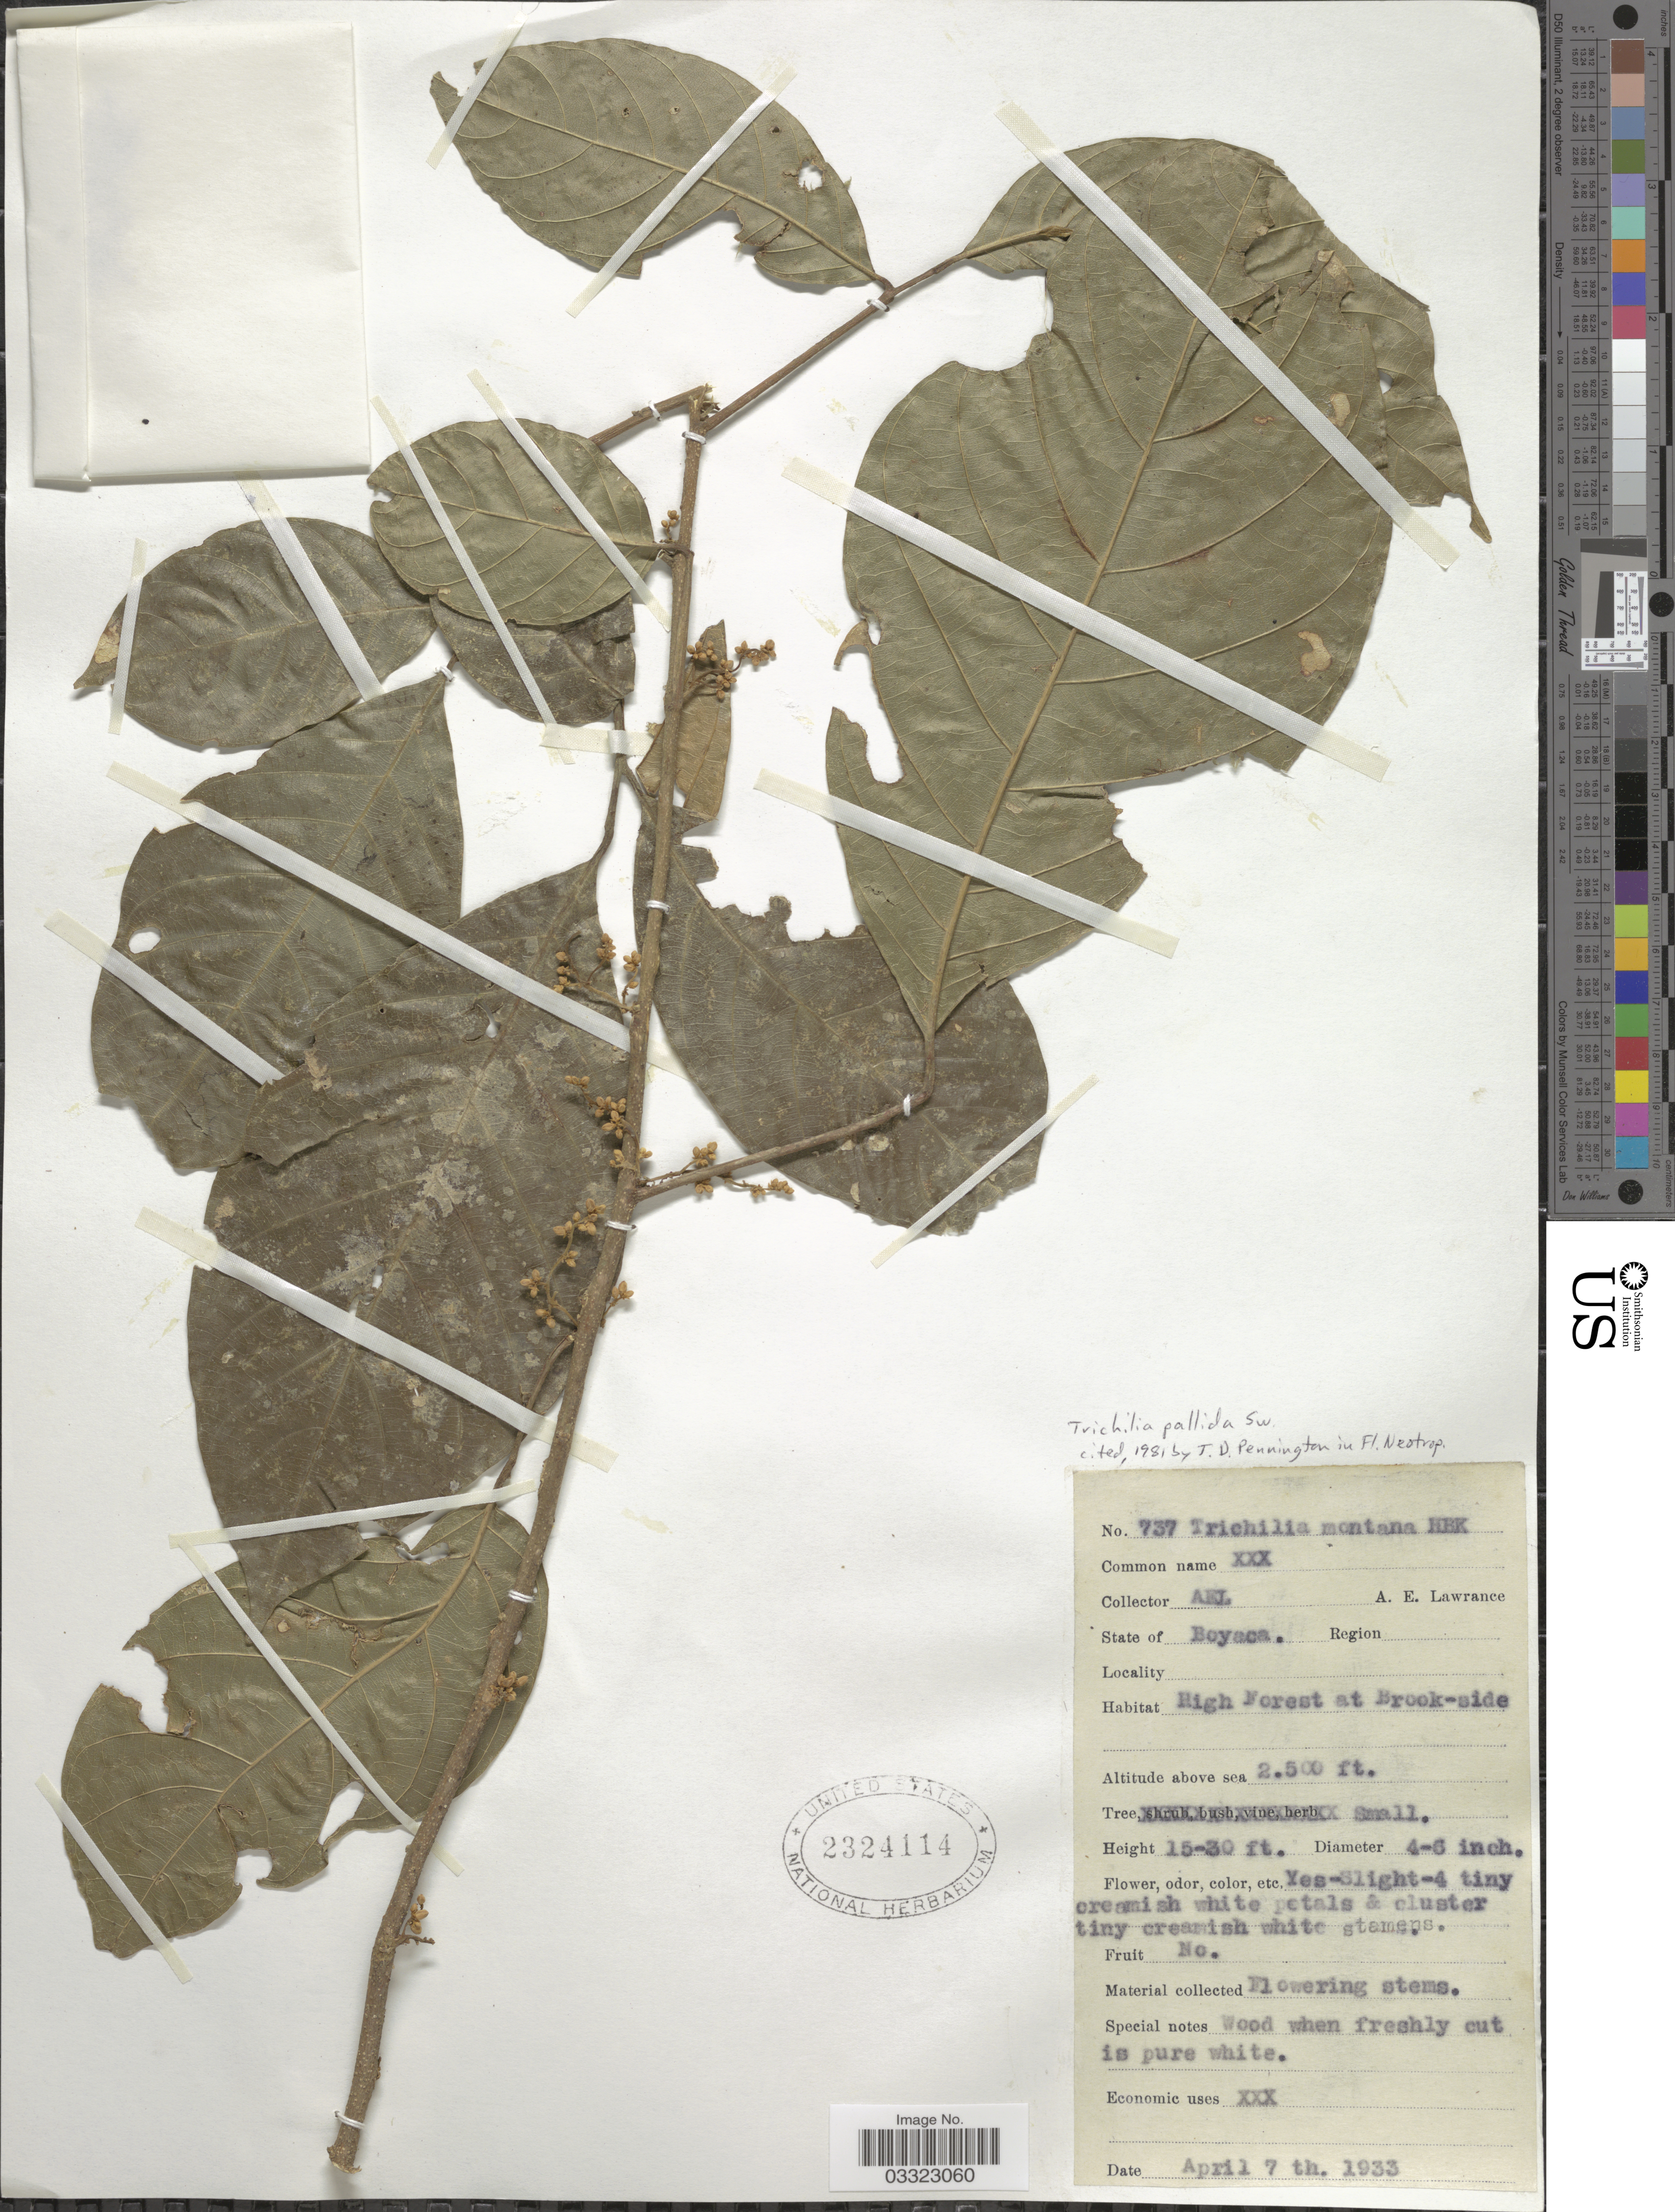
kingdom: Plantae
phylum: Tracheophyta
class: Magnoliopsida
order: Sapindales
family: Meliaceae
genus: Trichilia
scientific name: Trichilia pallida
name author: Sw.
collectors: A. Lawrance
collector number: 737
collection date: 1933-04-07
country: Colombia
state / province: Boyacá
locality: High Forest at Brook-side.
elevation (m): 762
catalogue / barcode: US 2324114